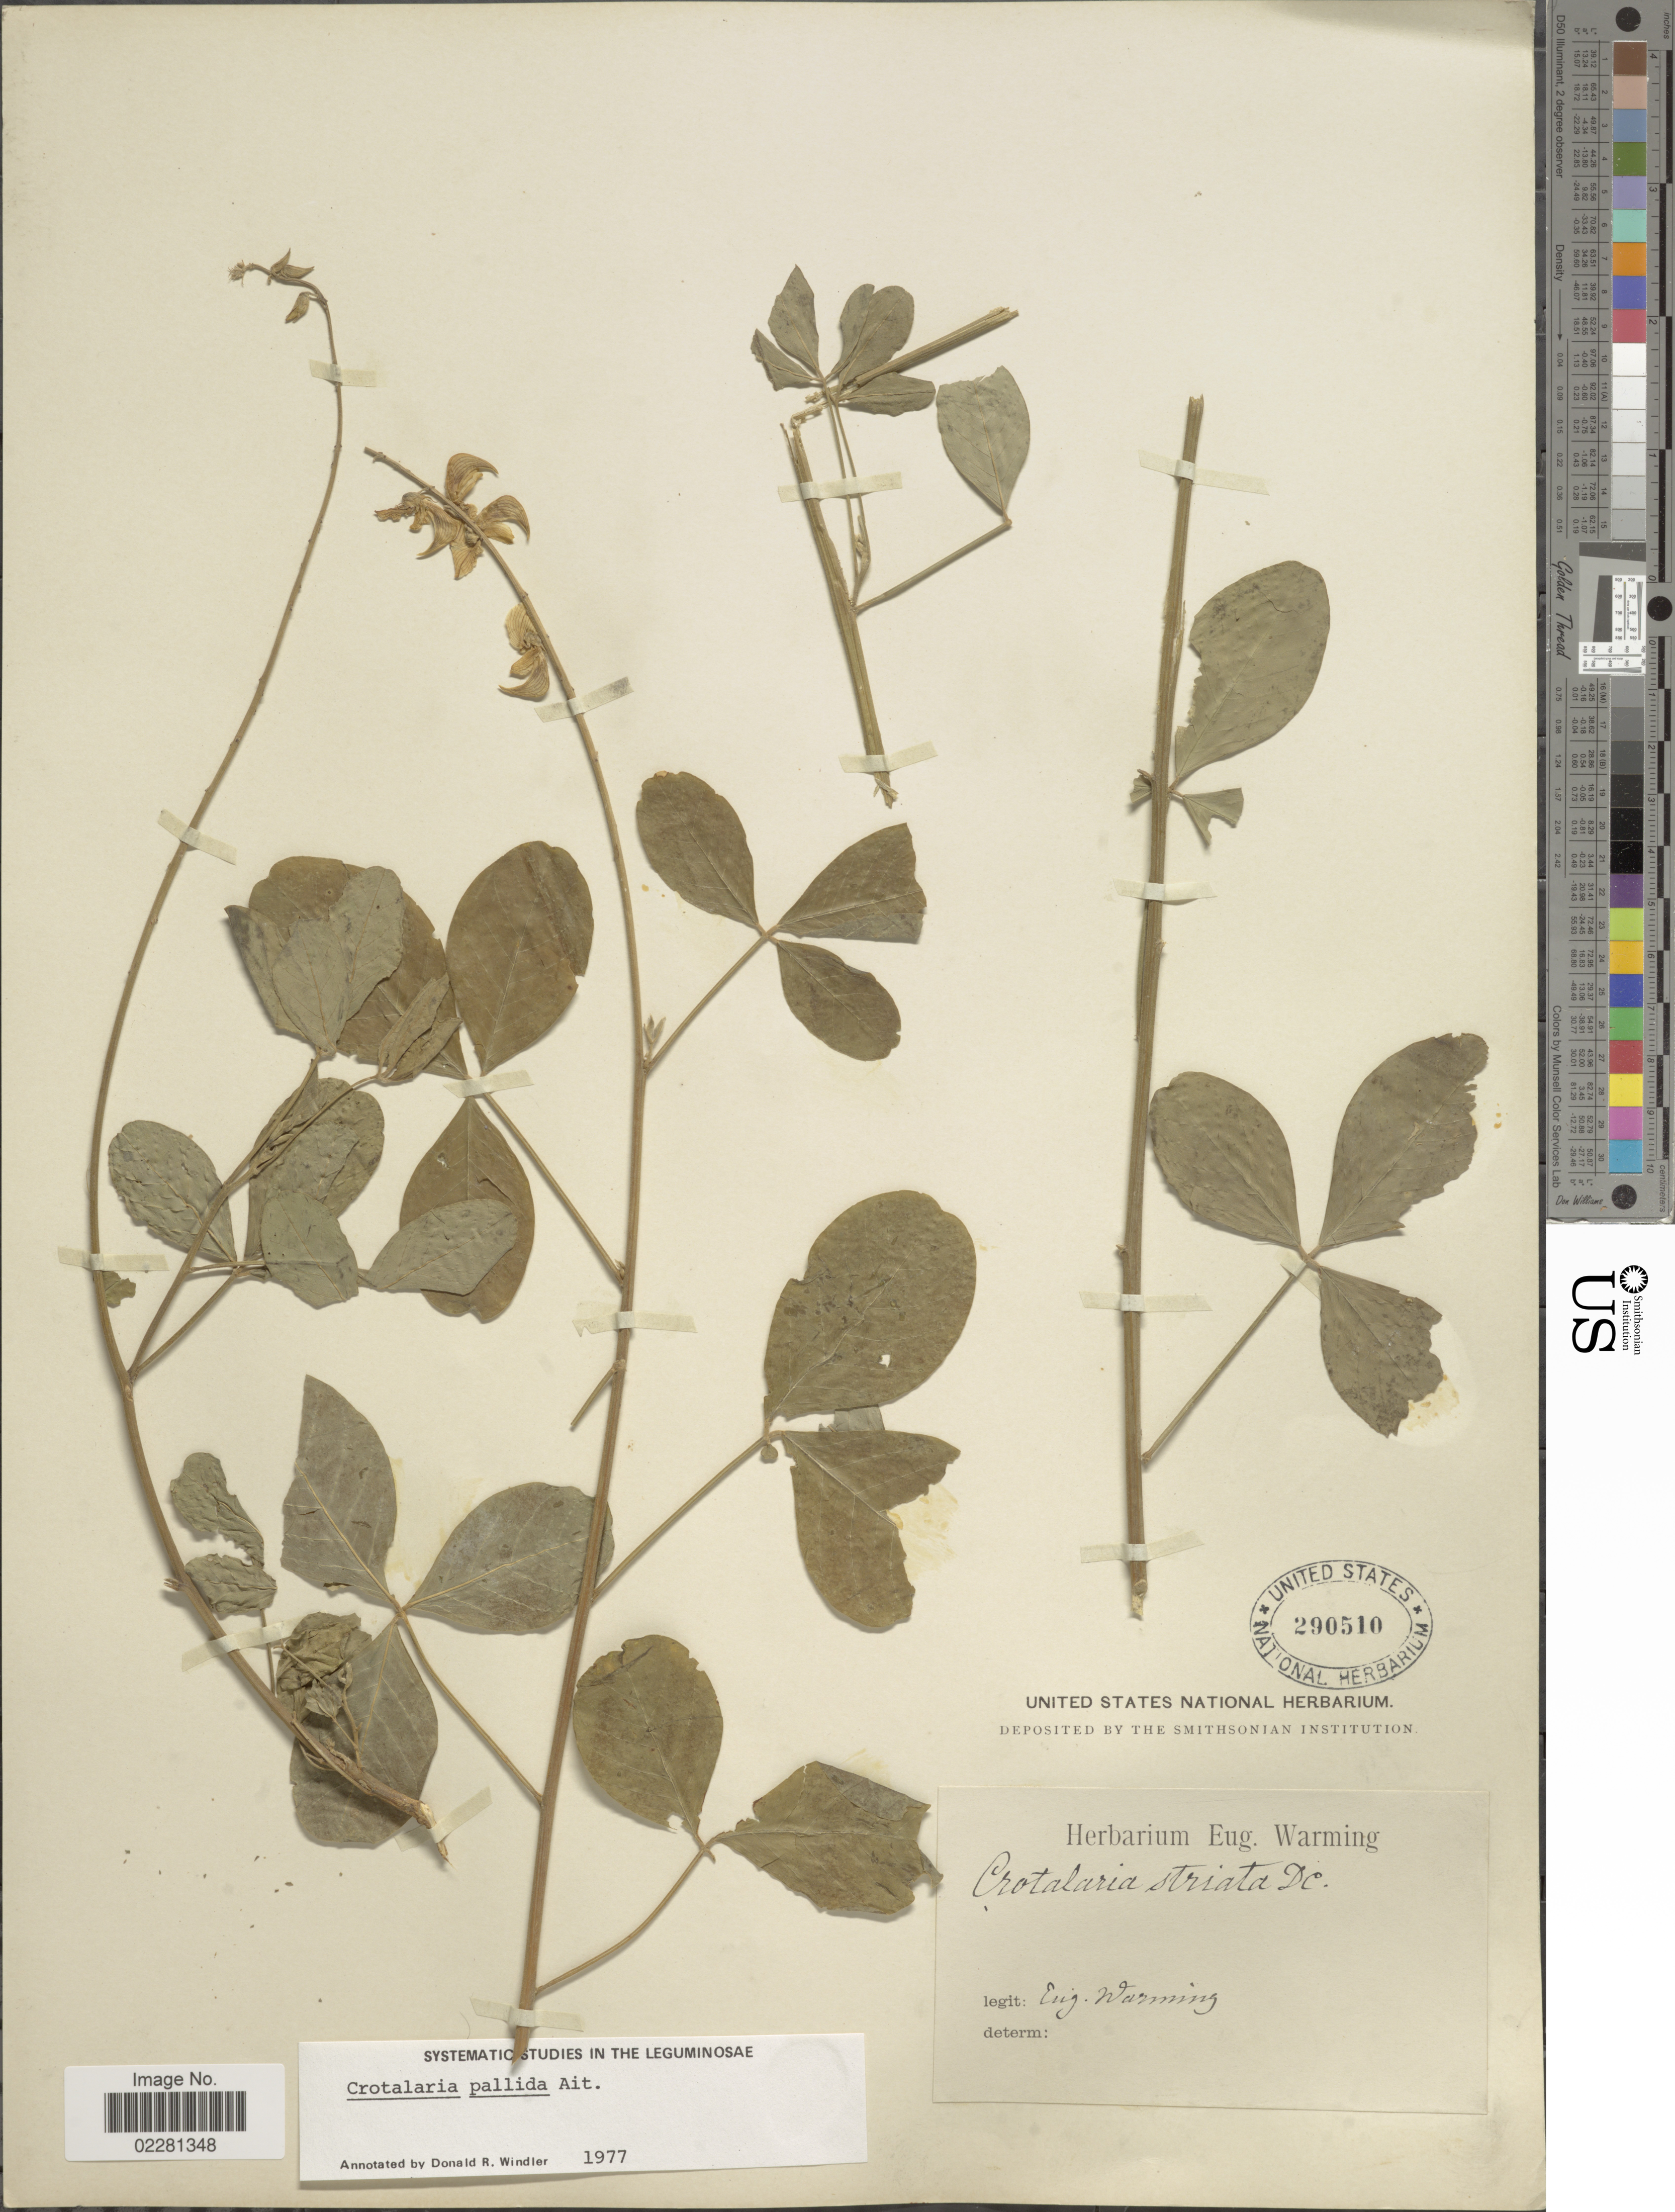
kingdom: Plantae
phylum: Tracheophyta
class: Magnoliopsida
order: Fabales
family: Fabaceae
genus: Crotalaria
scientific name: Crotalaria pallida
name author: Aiton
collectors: E. Warming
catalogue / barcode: US 290510